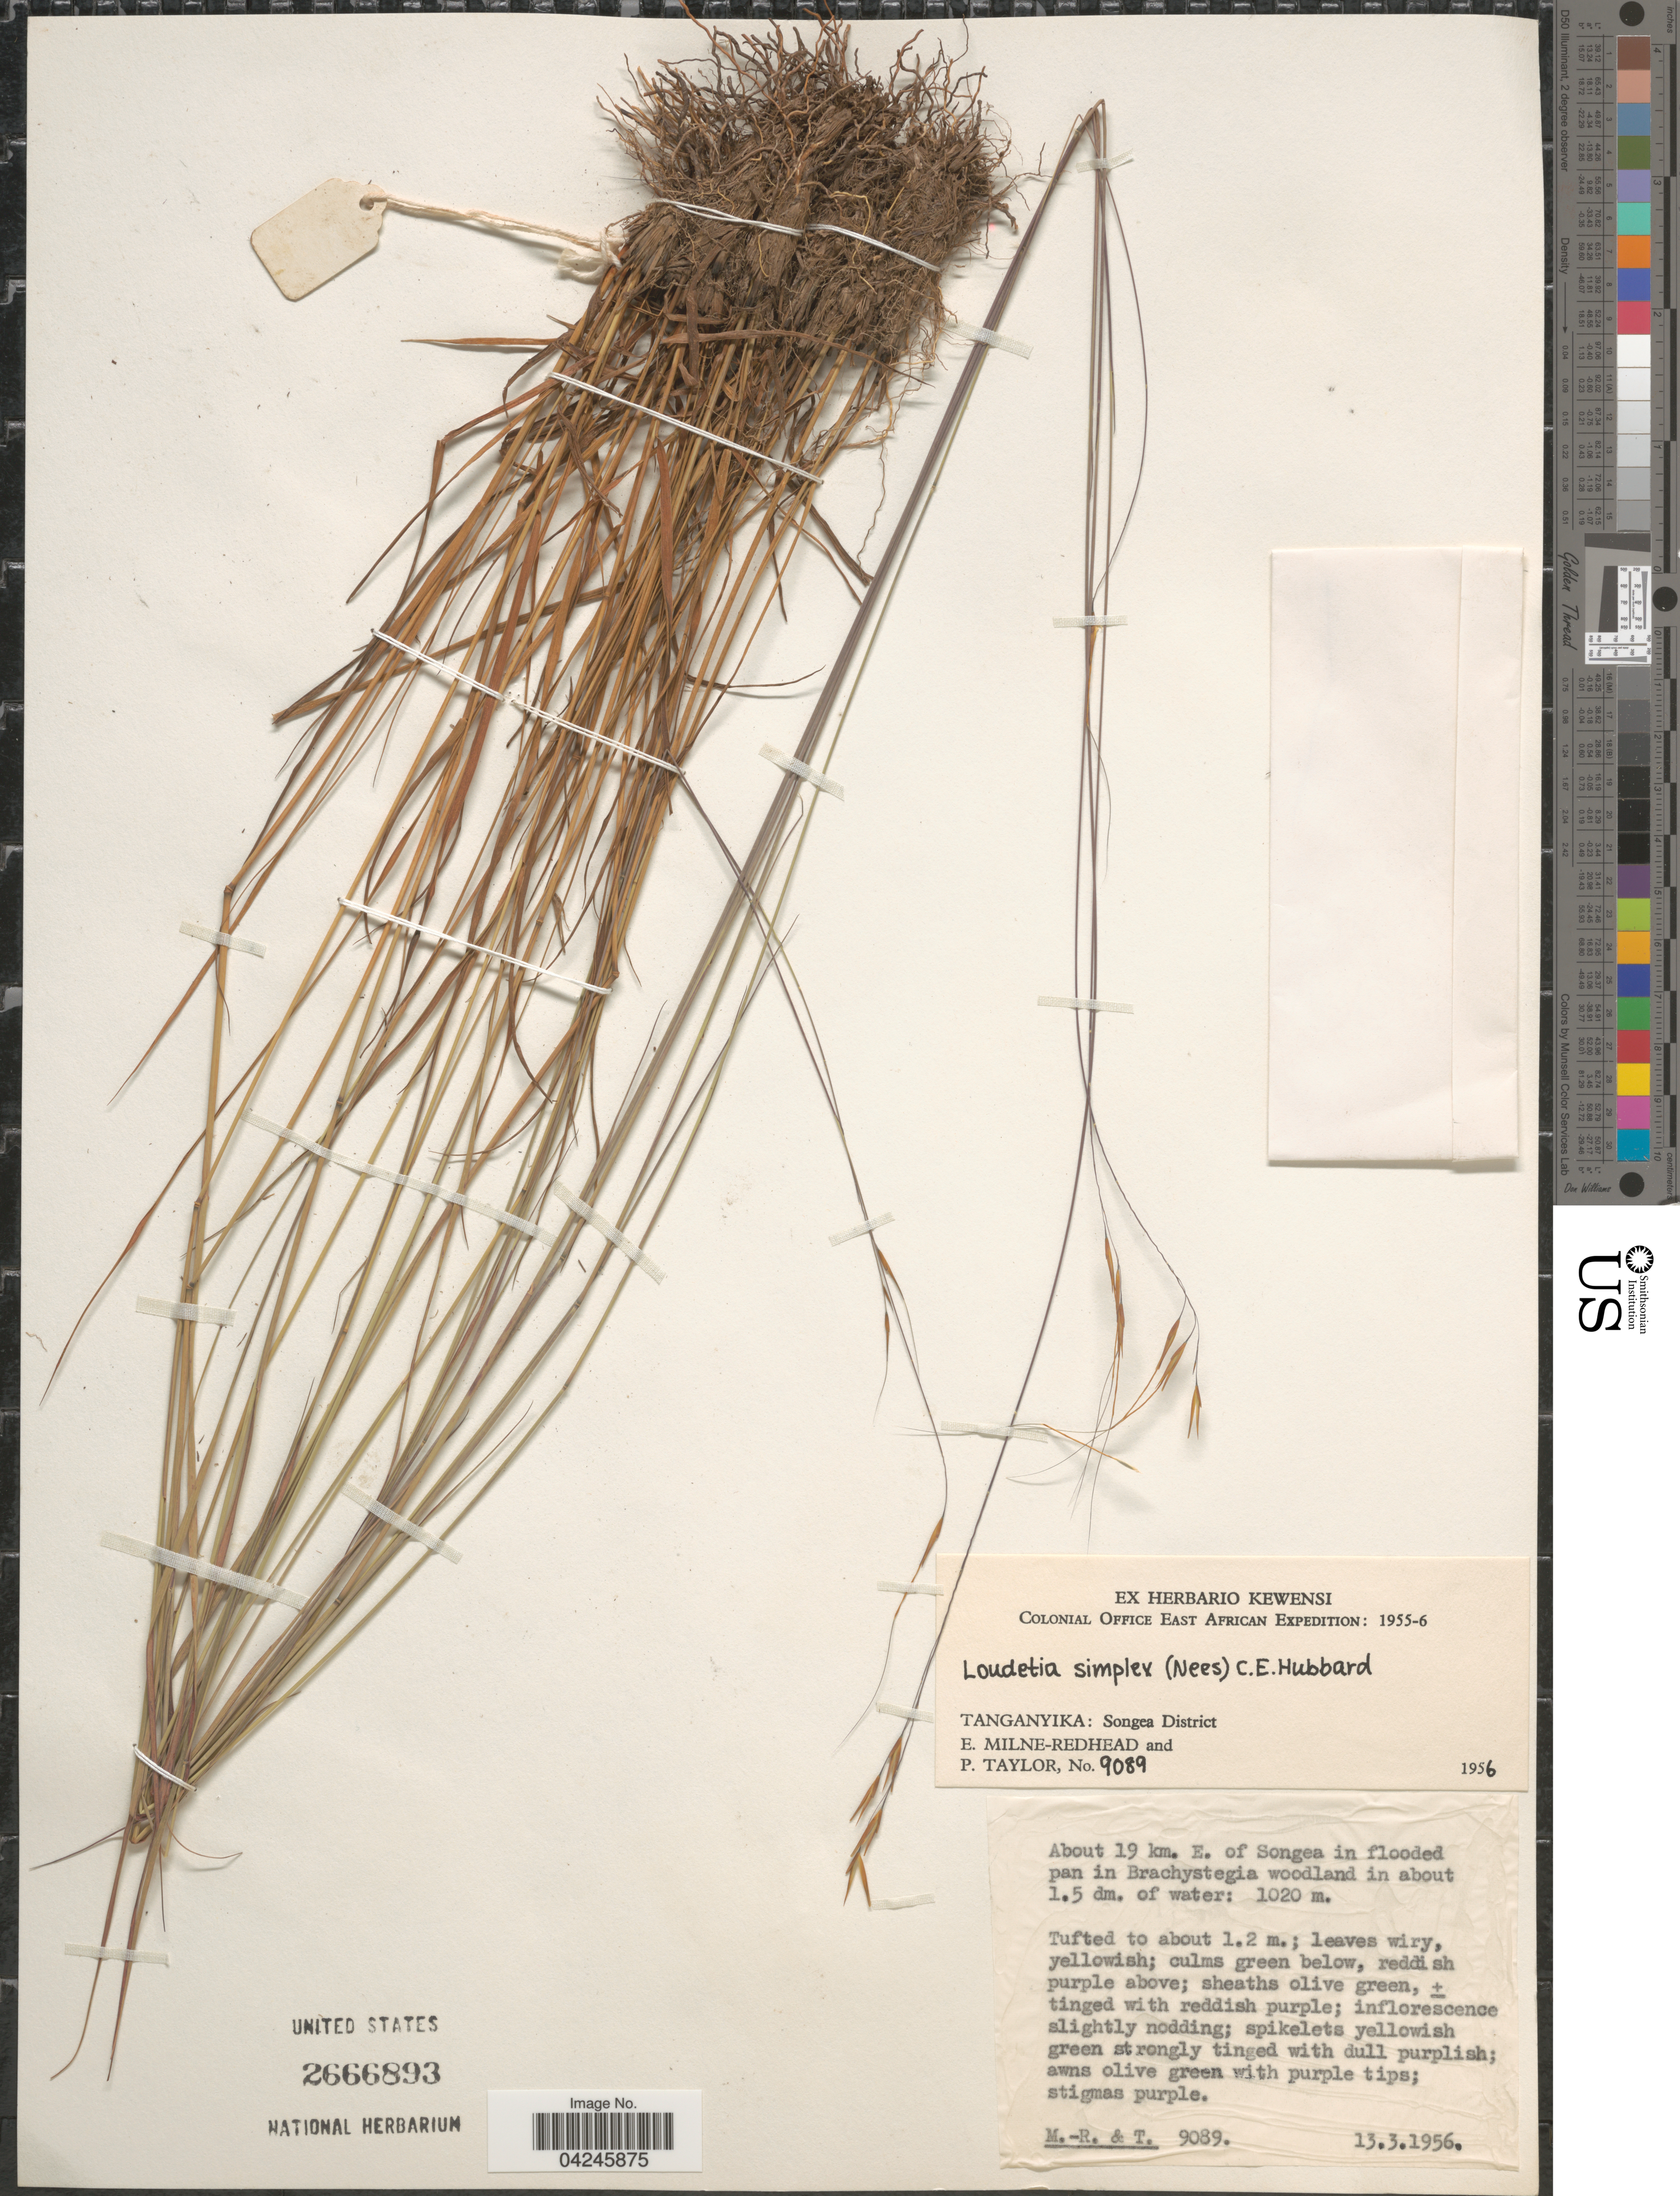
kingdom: Plantae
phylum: Tracheophyta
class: Liliopsida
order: Poales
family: Poaceae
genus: Loudetia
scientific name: Loudetia simplex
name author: (Nees) C.E. Hubb.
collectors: E. W. Milne-Redhead & P. Tayor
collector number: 9089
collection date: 1956-03-13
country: Tanzania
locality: Colonial Office East African Expedition: 1955-6. Tanganyika: Songea District. About 19 km. E. of Songea in flooded pan in Brachystegia woodland in about 1.5 dm. of water.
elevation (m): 1020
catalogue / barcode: US 2666893